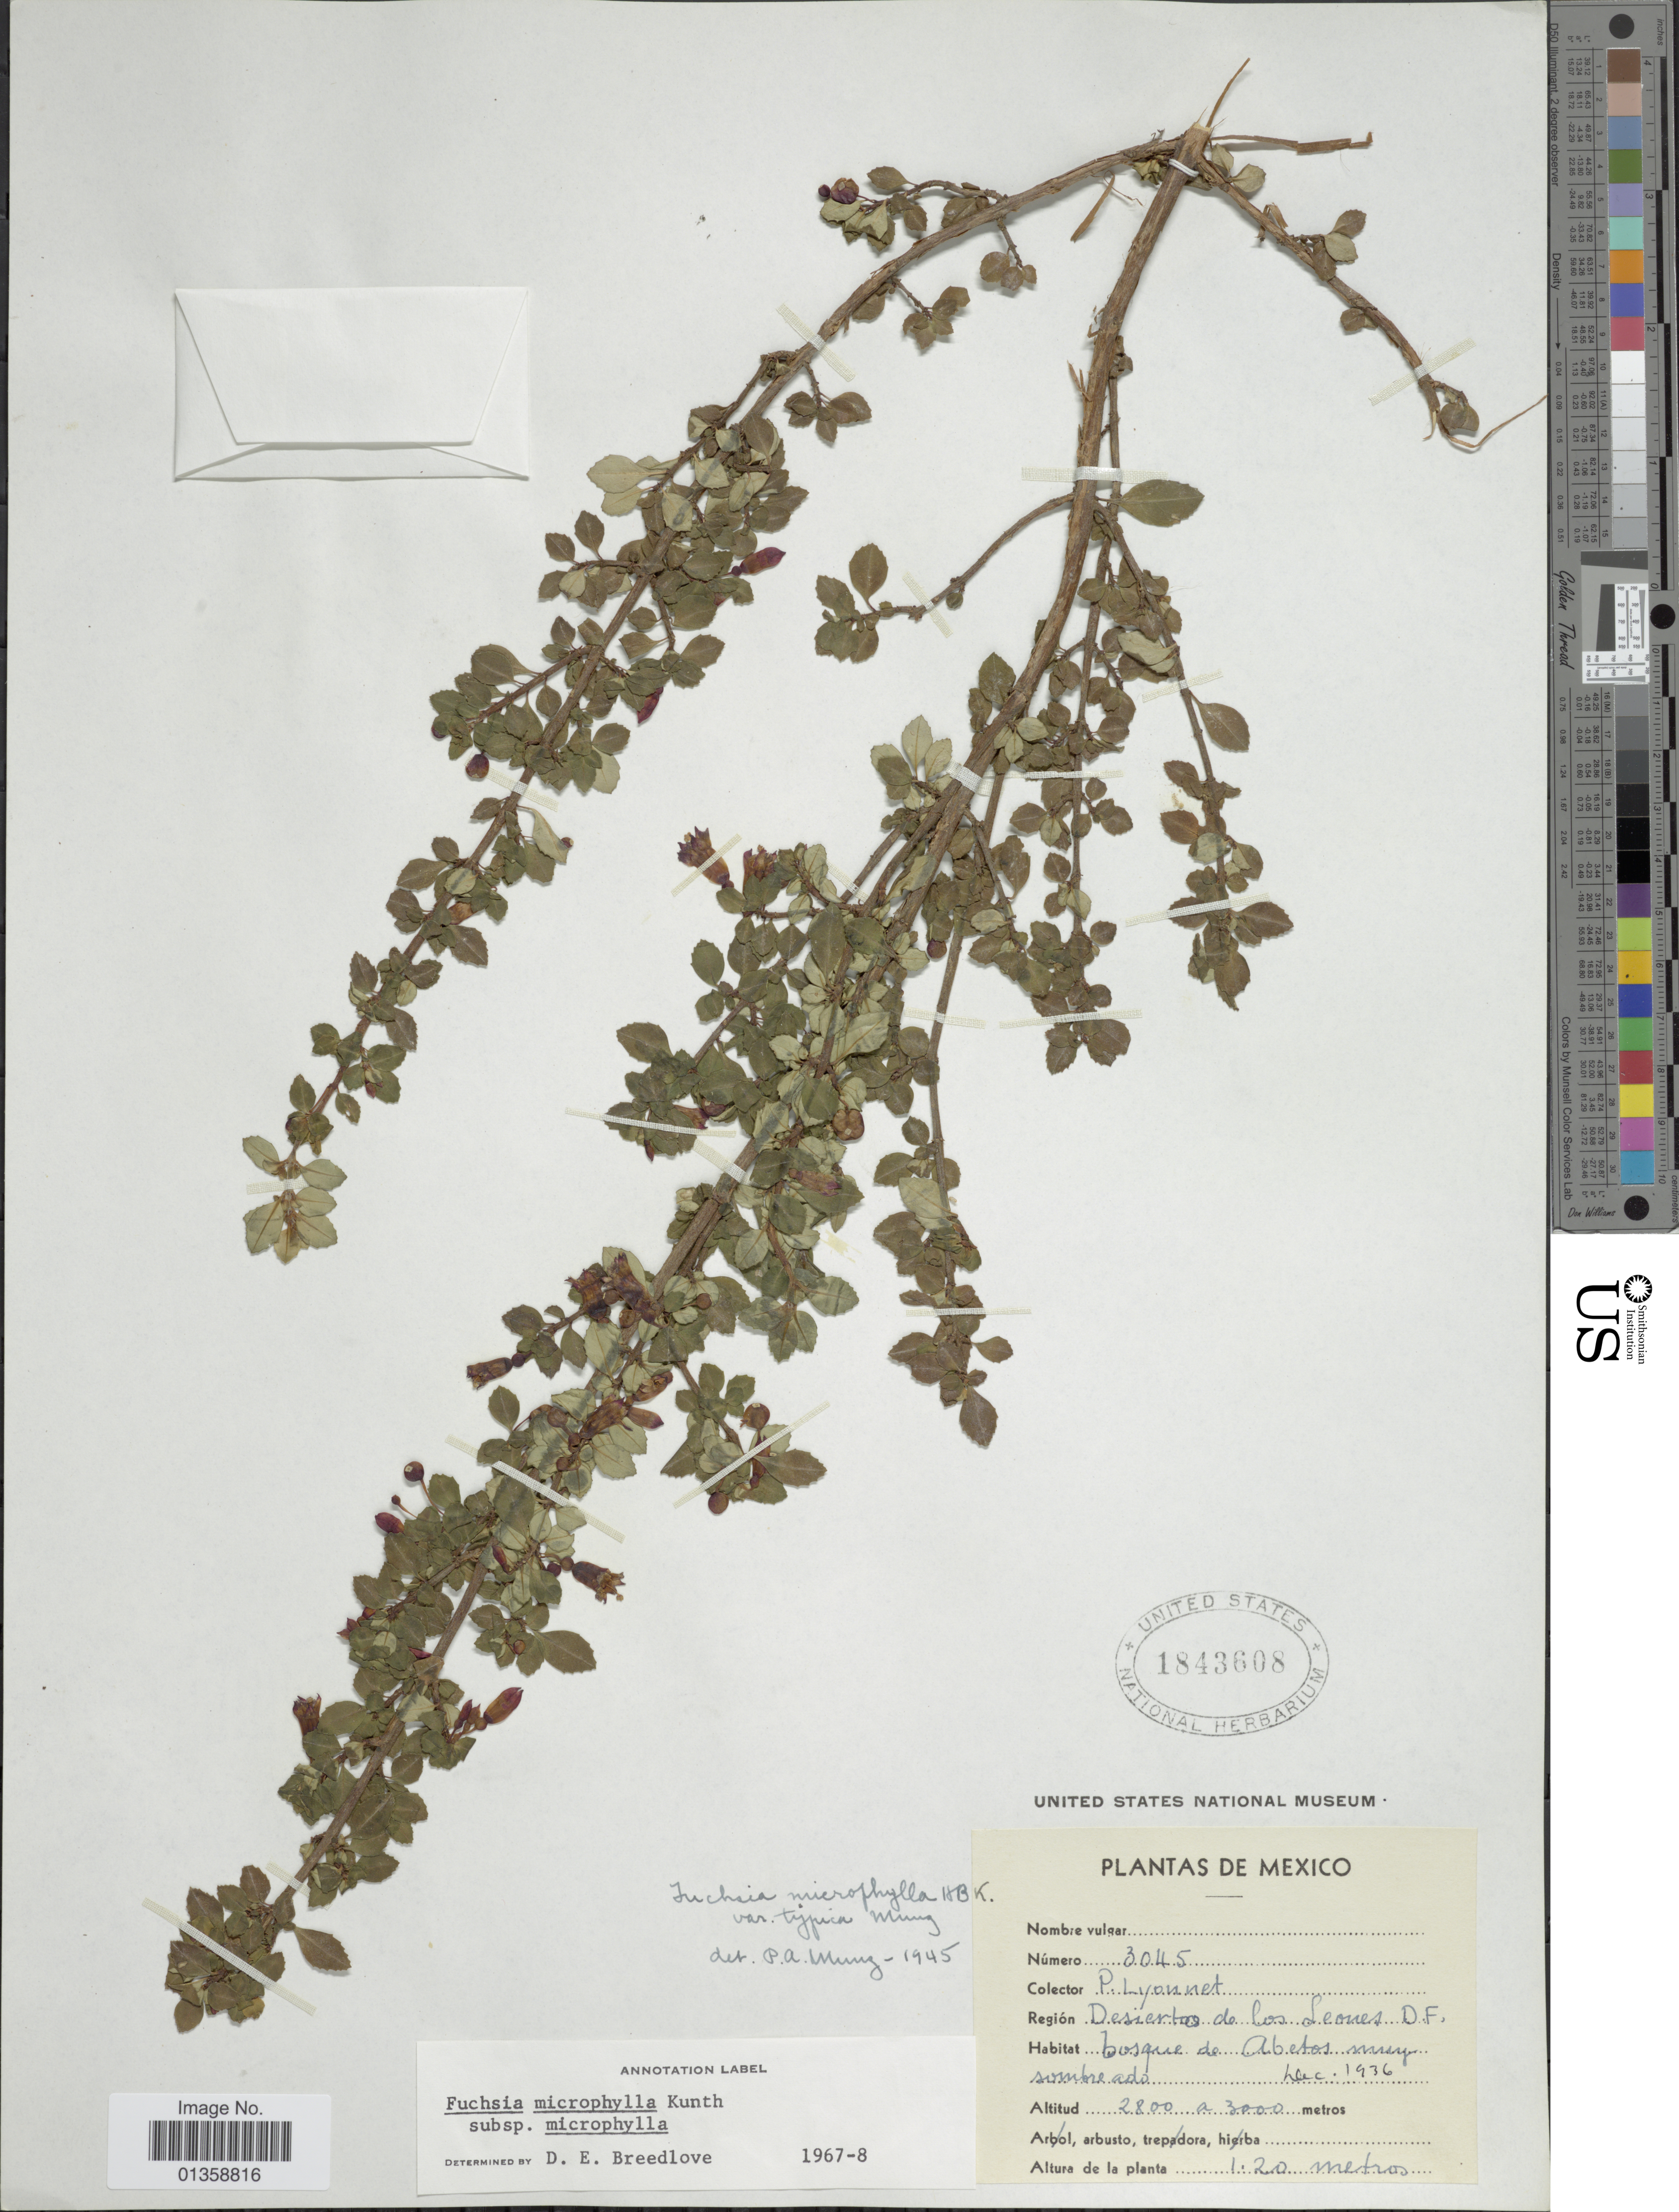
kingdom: Plantae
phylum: Tracheophyta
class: Magnoliopsida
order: Myrtales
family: Onagraceae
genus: Fuchsia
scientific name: Fuchsia microphylla subsp. microphylla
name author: Kunth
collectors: P. Lyonnet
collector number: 3045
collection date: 1936-12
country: Mexico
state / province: Distrito Federal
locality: Desierto de los Leones DF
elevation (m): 2800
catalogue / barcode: US 1843608